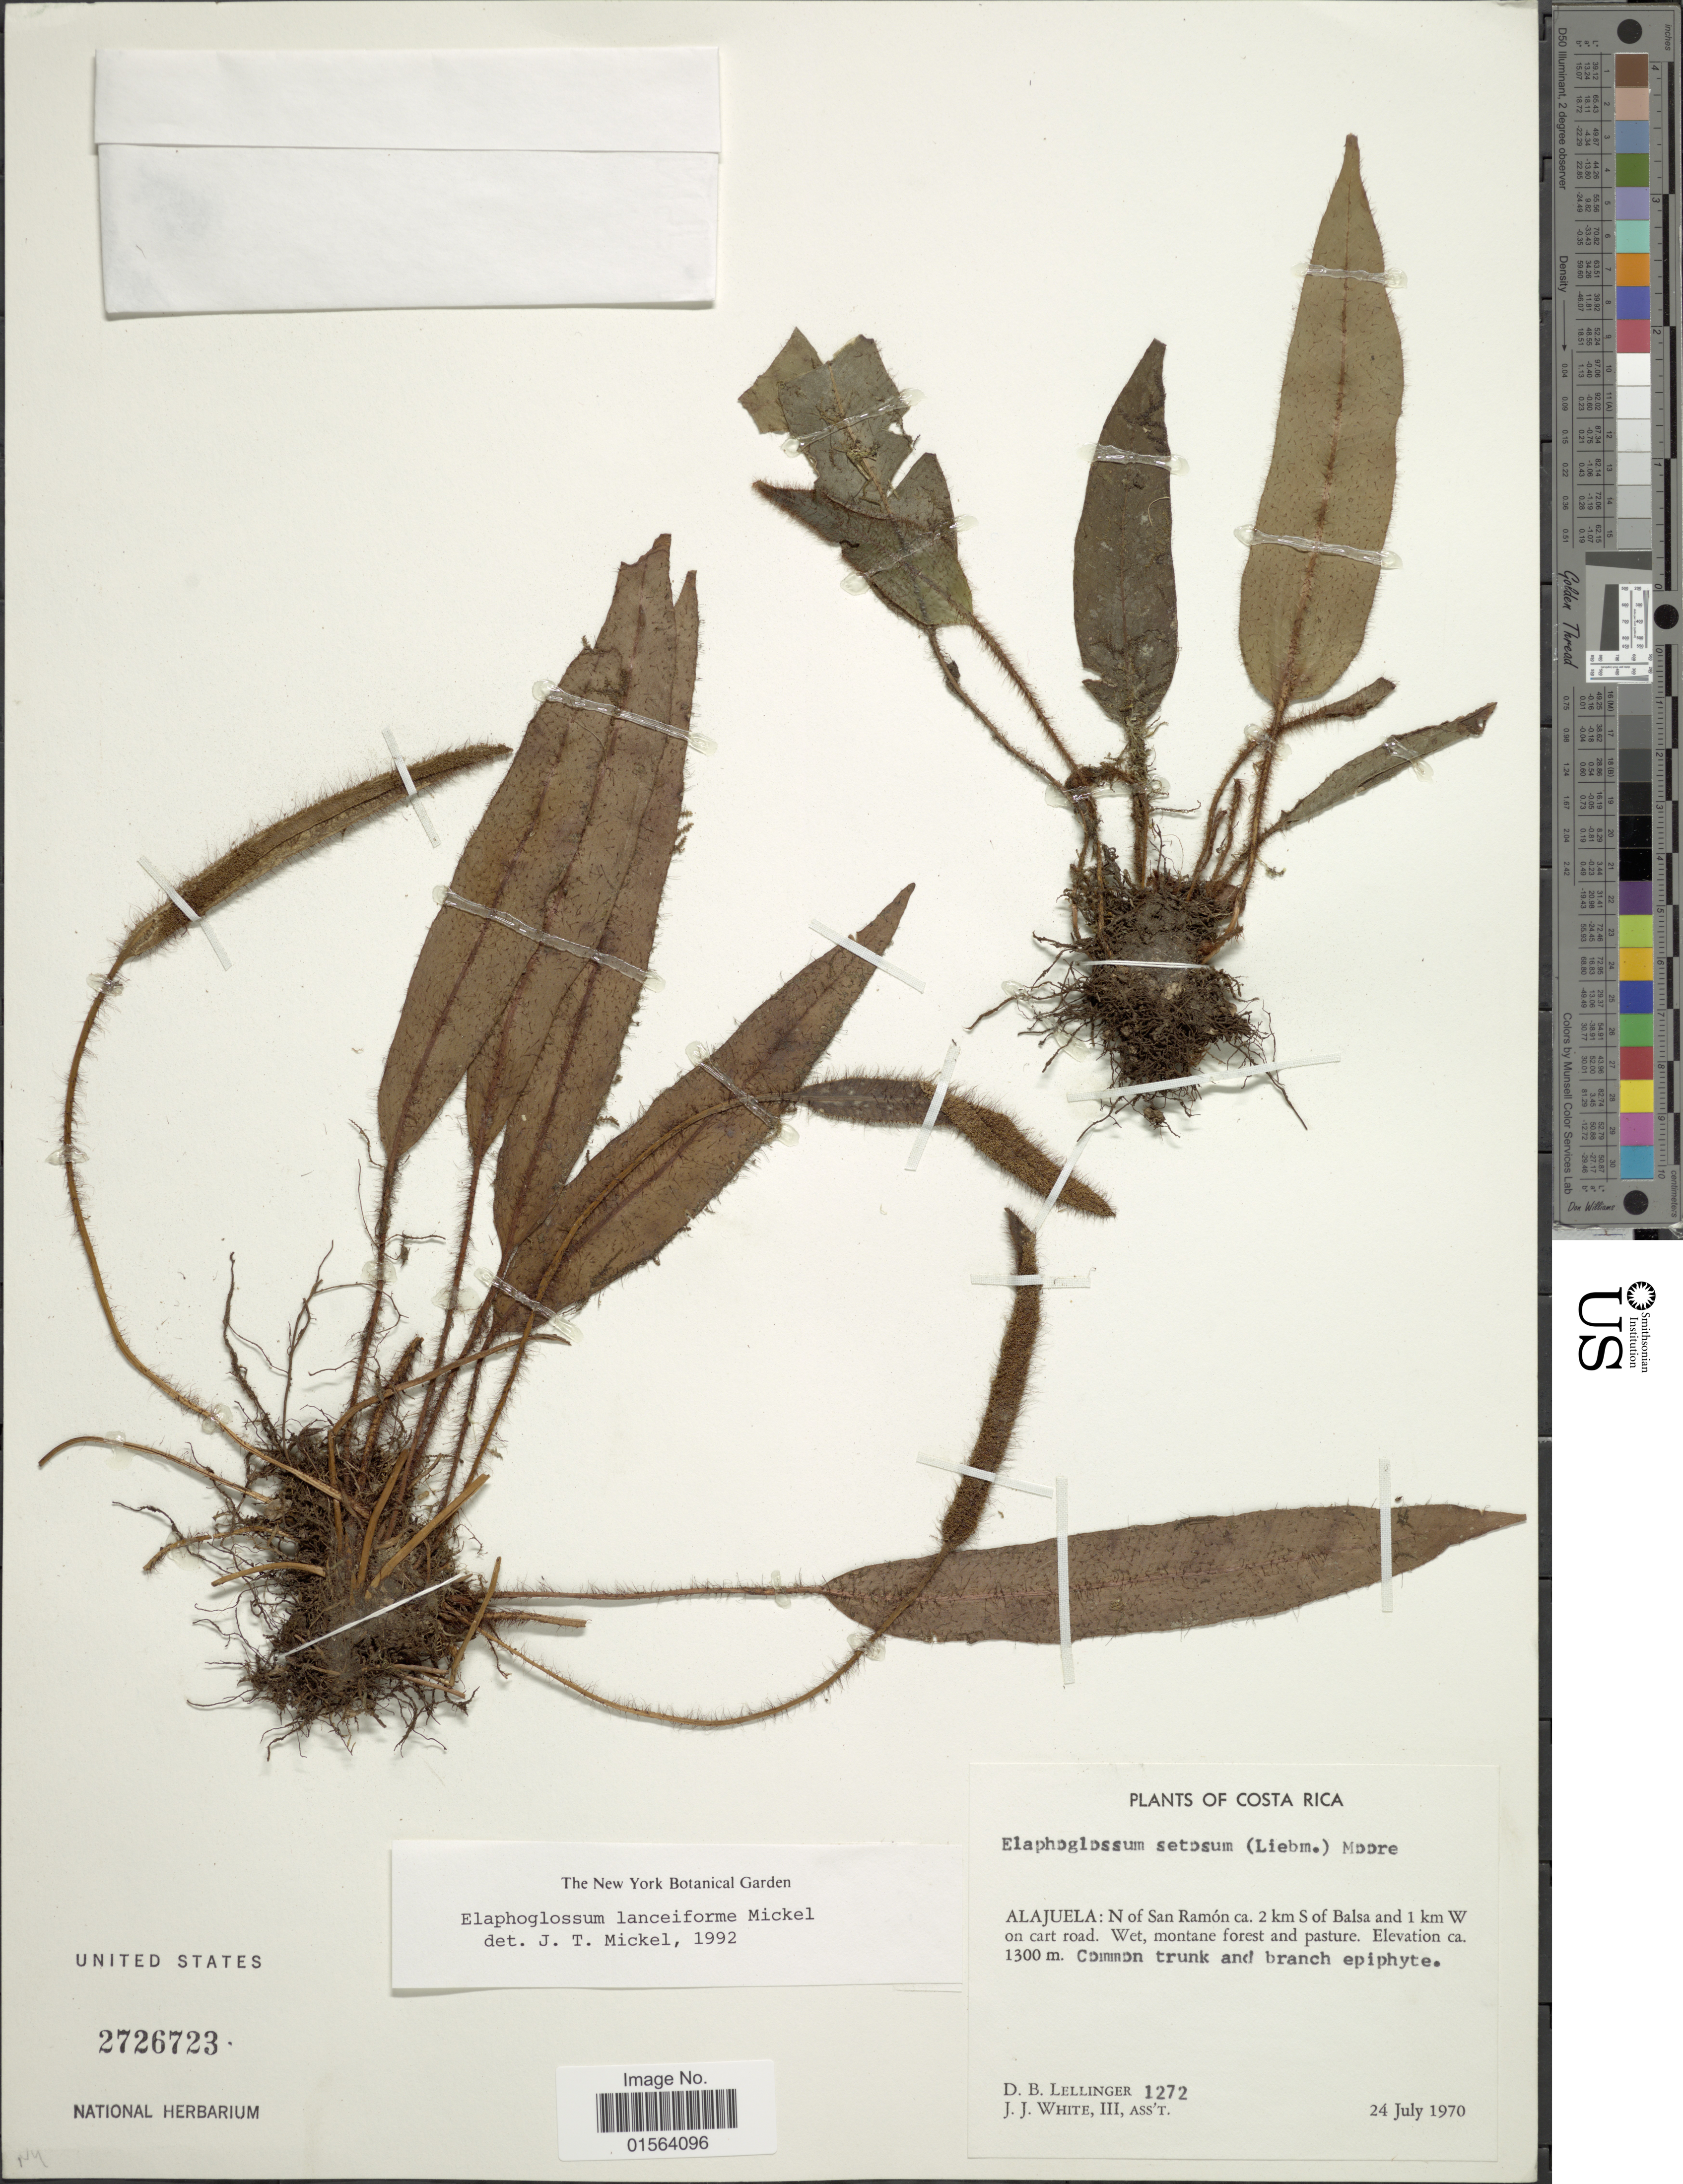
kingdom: Plantae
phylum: Tracheophyta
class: Polypodiopsida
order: Polypodiales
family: Dryopteridaceae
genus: Elaphoglossum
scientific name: Elaphoglossum lanceiforme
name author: Mickel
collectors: D. B. Lellinger & J. J. White III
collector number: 1272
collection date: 1970-07-24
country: Costa Rica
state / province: Alajuela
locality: ALajuela: N of San Ramon, ca 2 km S of Balsa and 1 km W on cart road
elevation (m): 1300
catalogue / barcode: US 2726723